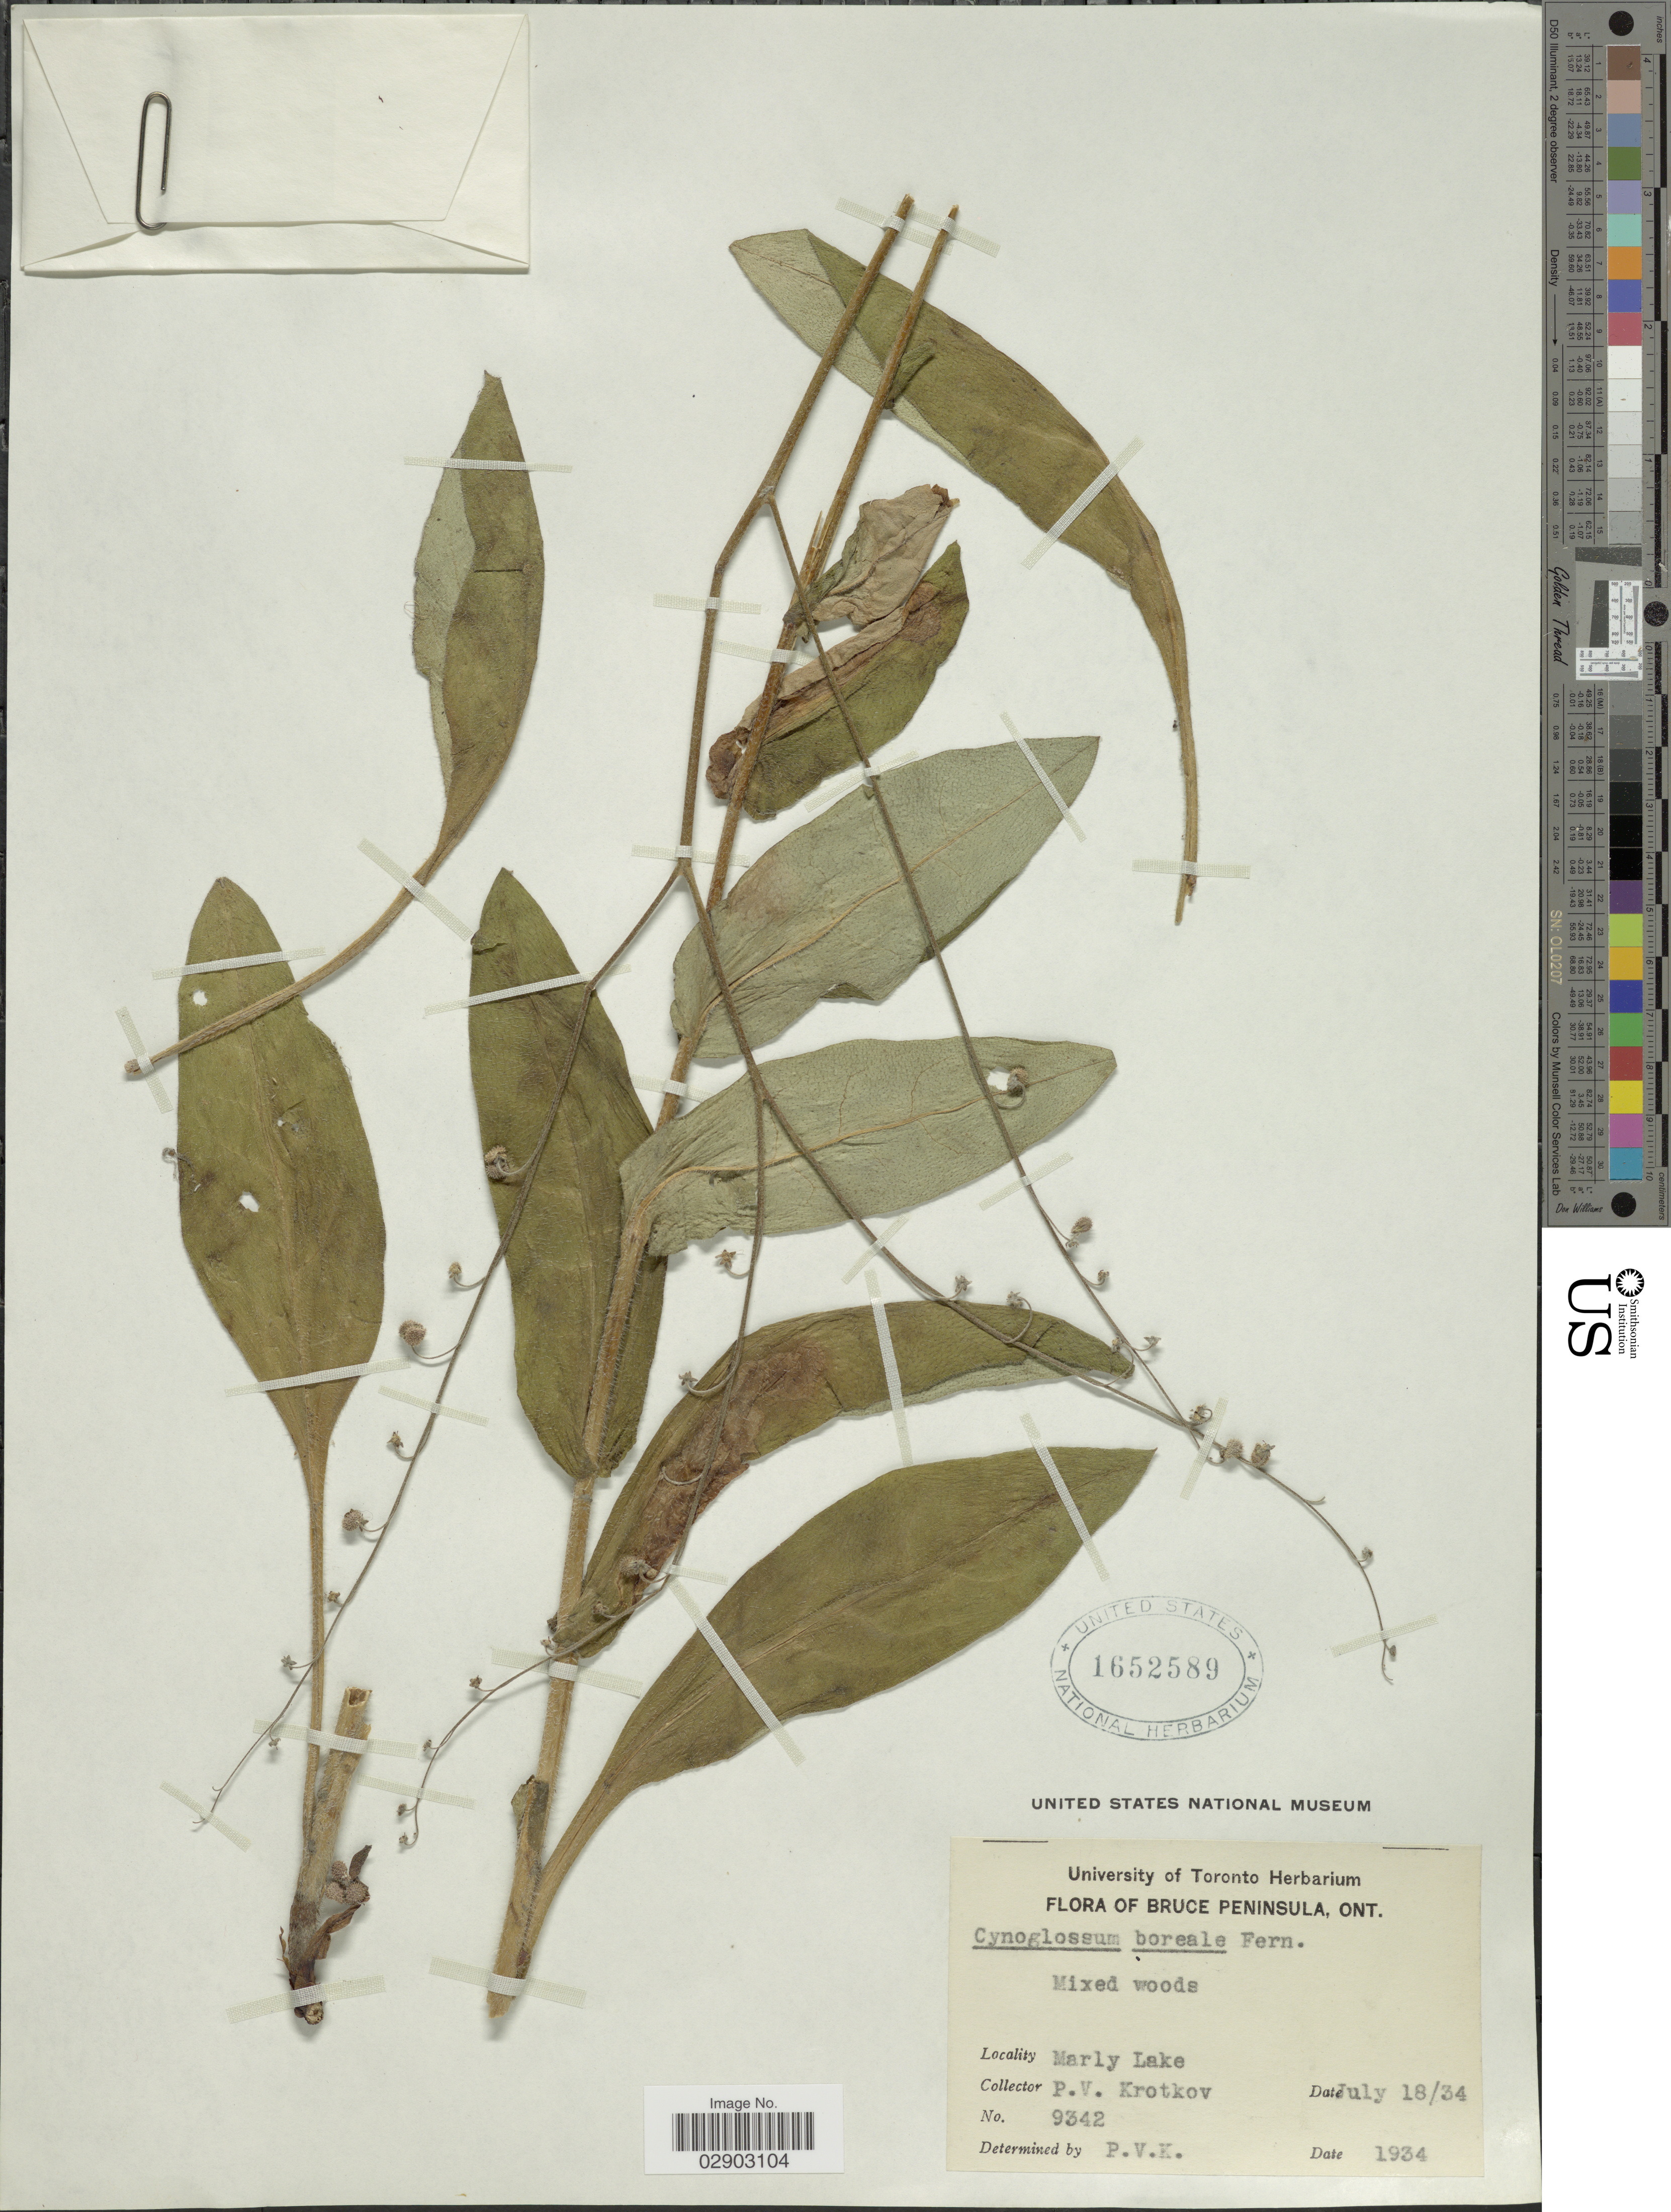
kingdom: Plantae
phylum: Tracheophyta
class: Magnoliopsida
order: Boraginales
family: Boraginaceae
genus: Cynoglossum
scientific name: Cynoglossum boreale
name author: Fernald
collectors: P. V. Krotkov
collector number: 9342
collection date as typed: Transcribed d/m/y: 18/7/34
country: Canada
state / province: Ontario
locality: Bruce Peninsula, Ont. Marly Lake.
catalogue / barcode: US 1652589